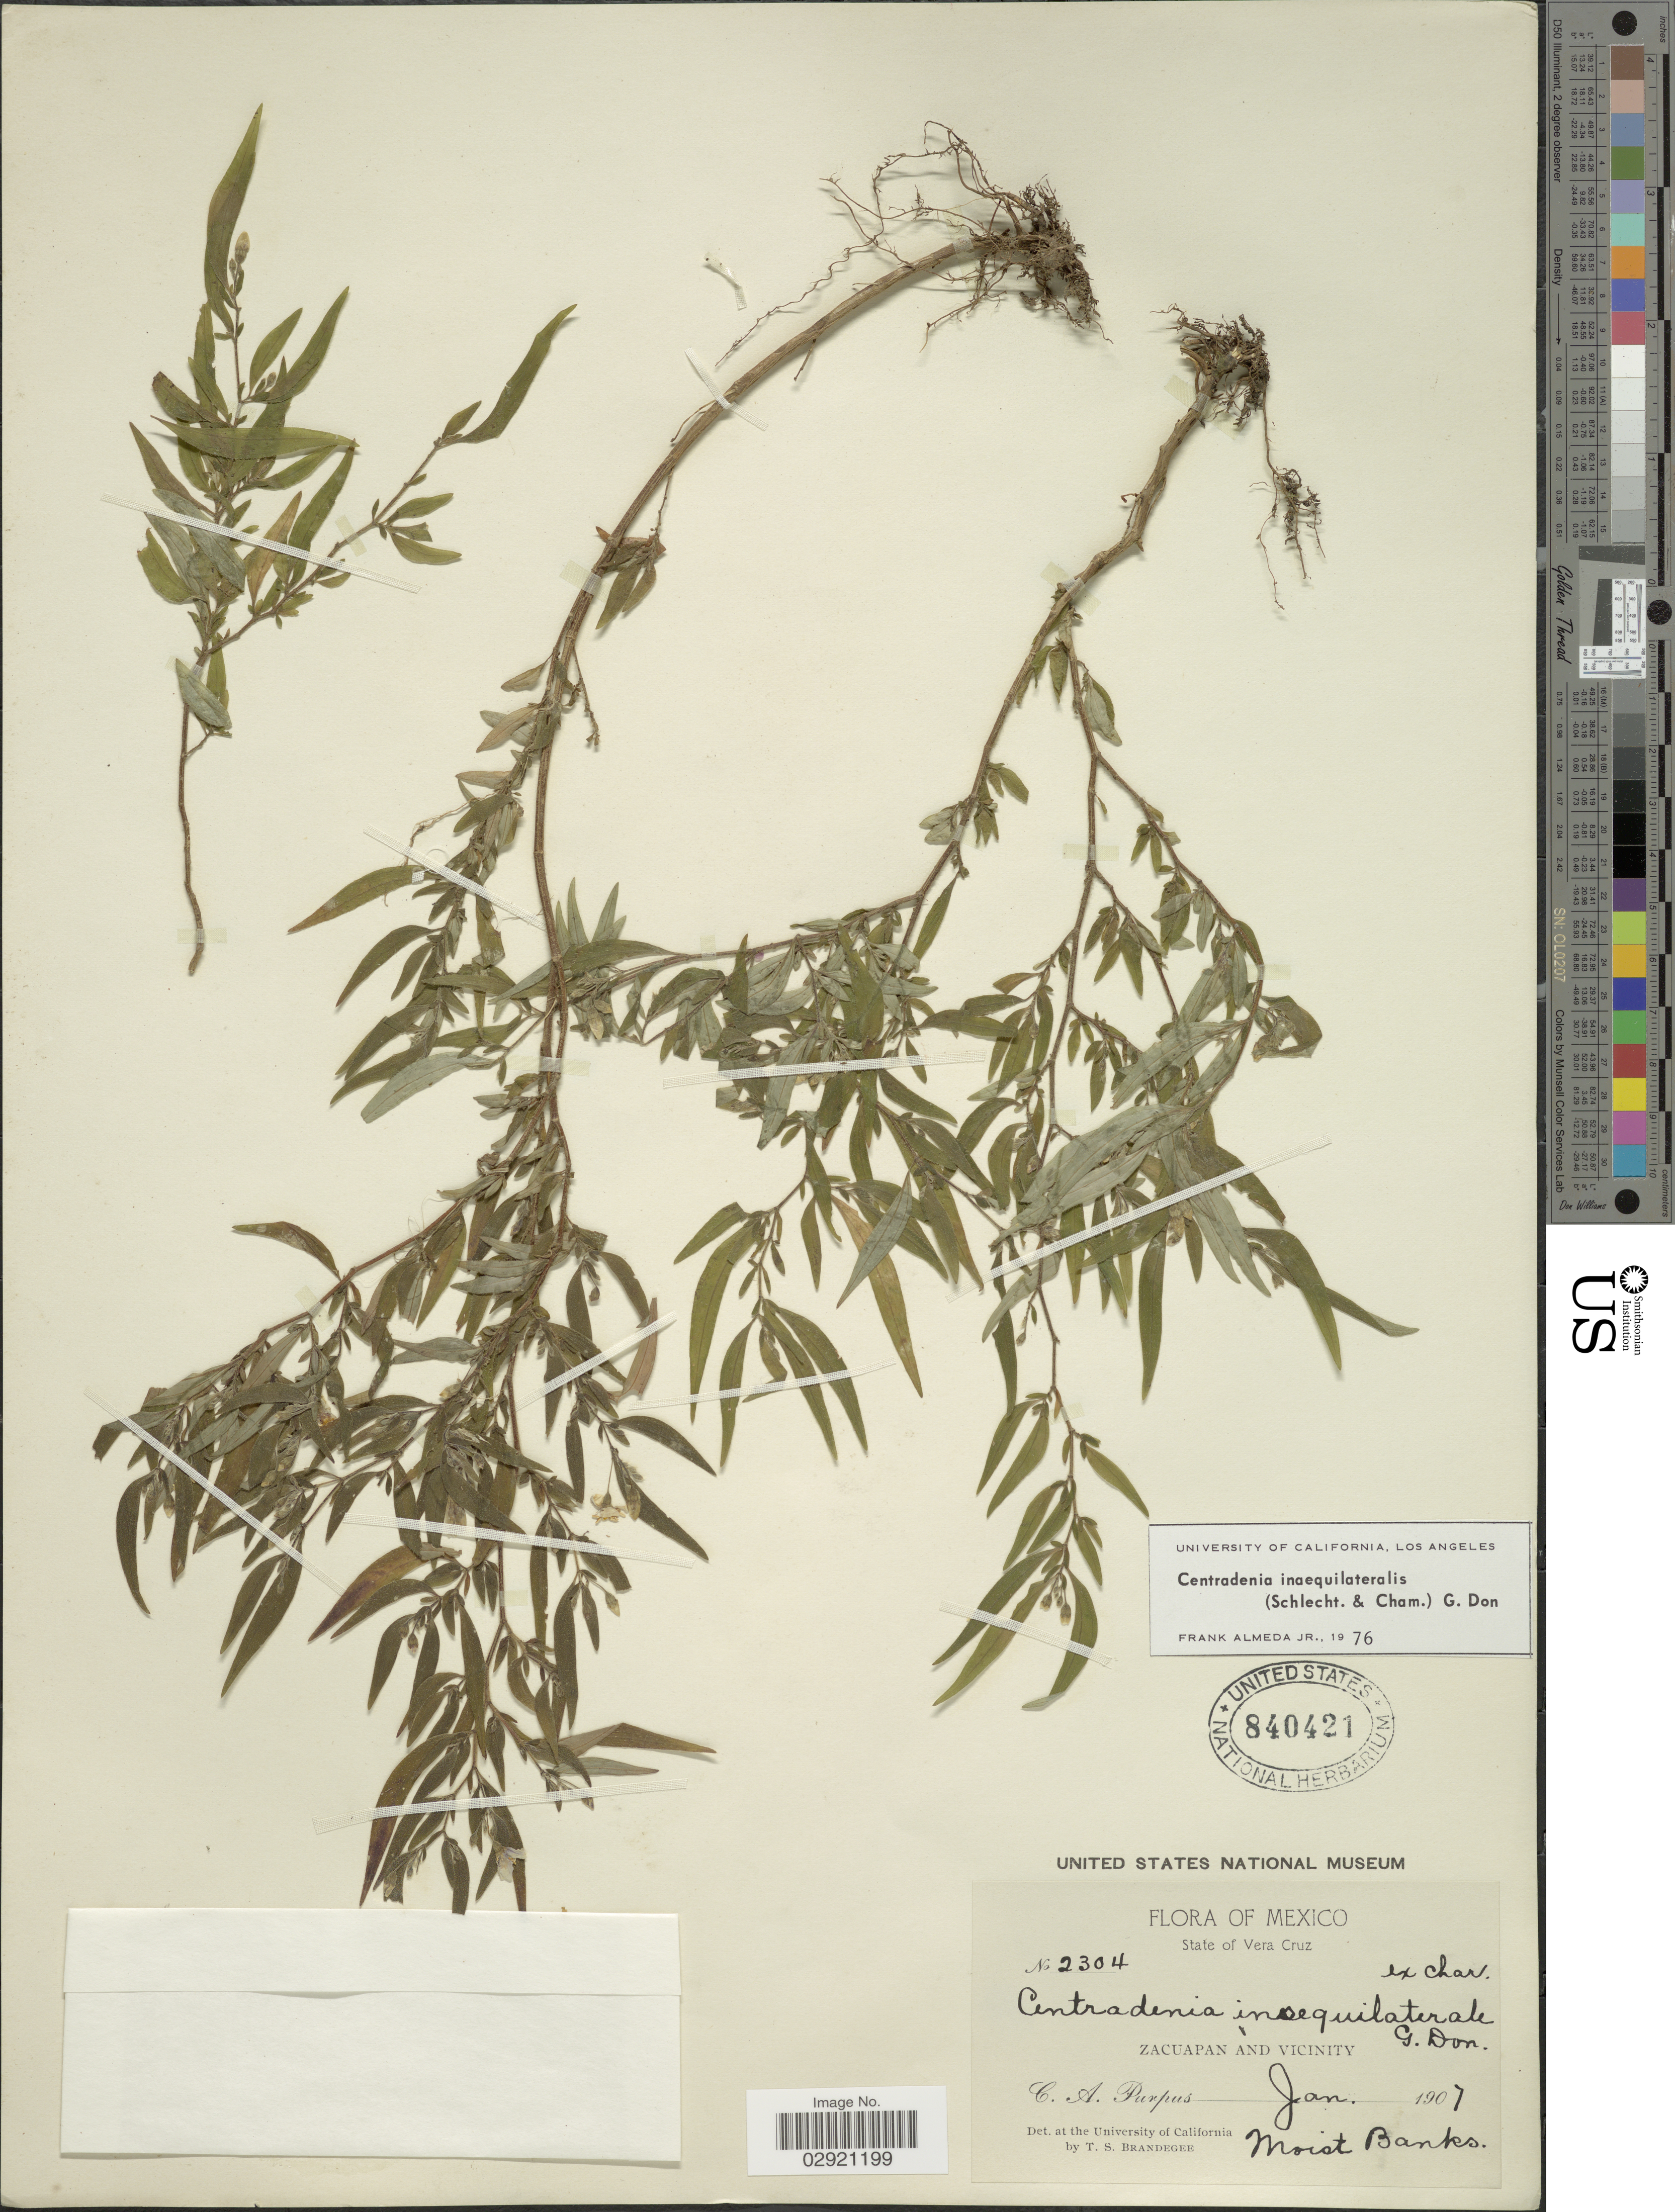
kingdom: Plantae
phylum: Tracheophyta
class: Magnoliopsida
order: Myrtales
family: Melastomataceae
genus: Centradenia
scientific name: Centradenia inaequilateralis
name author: (Gleason) G. Don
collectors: C. A. Purpus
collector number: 2304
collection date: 1907-01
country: Mexico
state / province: Veracruz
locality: State of Vera Cruz. Zacuapan and Vicinity.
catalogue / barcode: US 840421